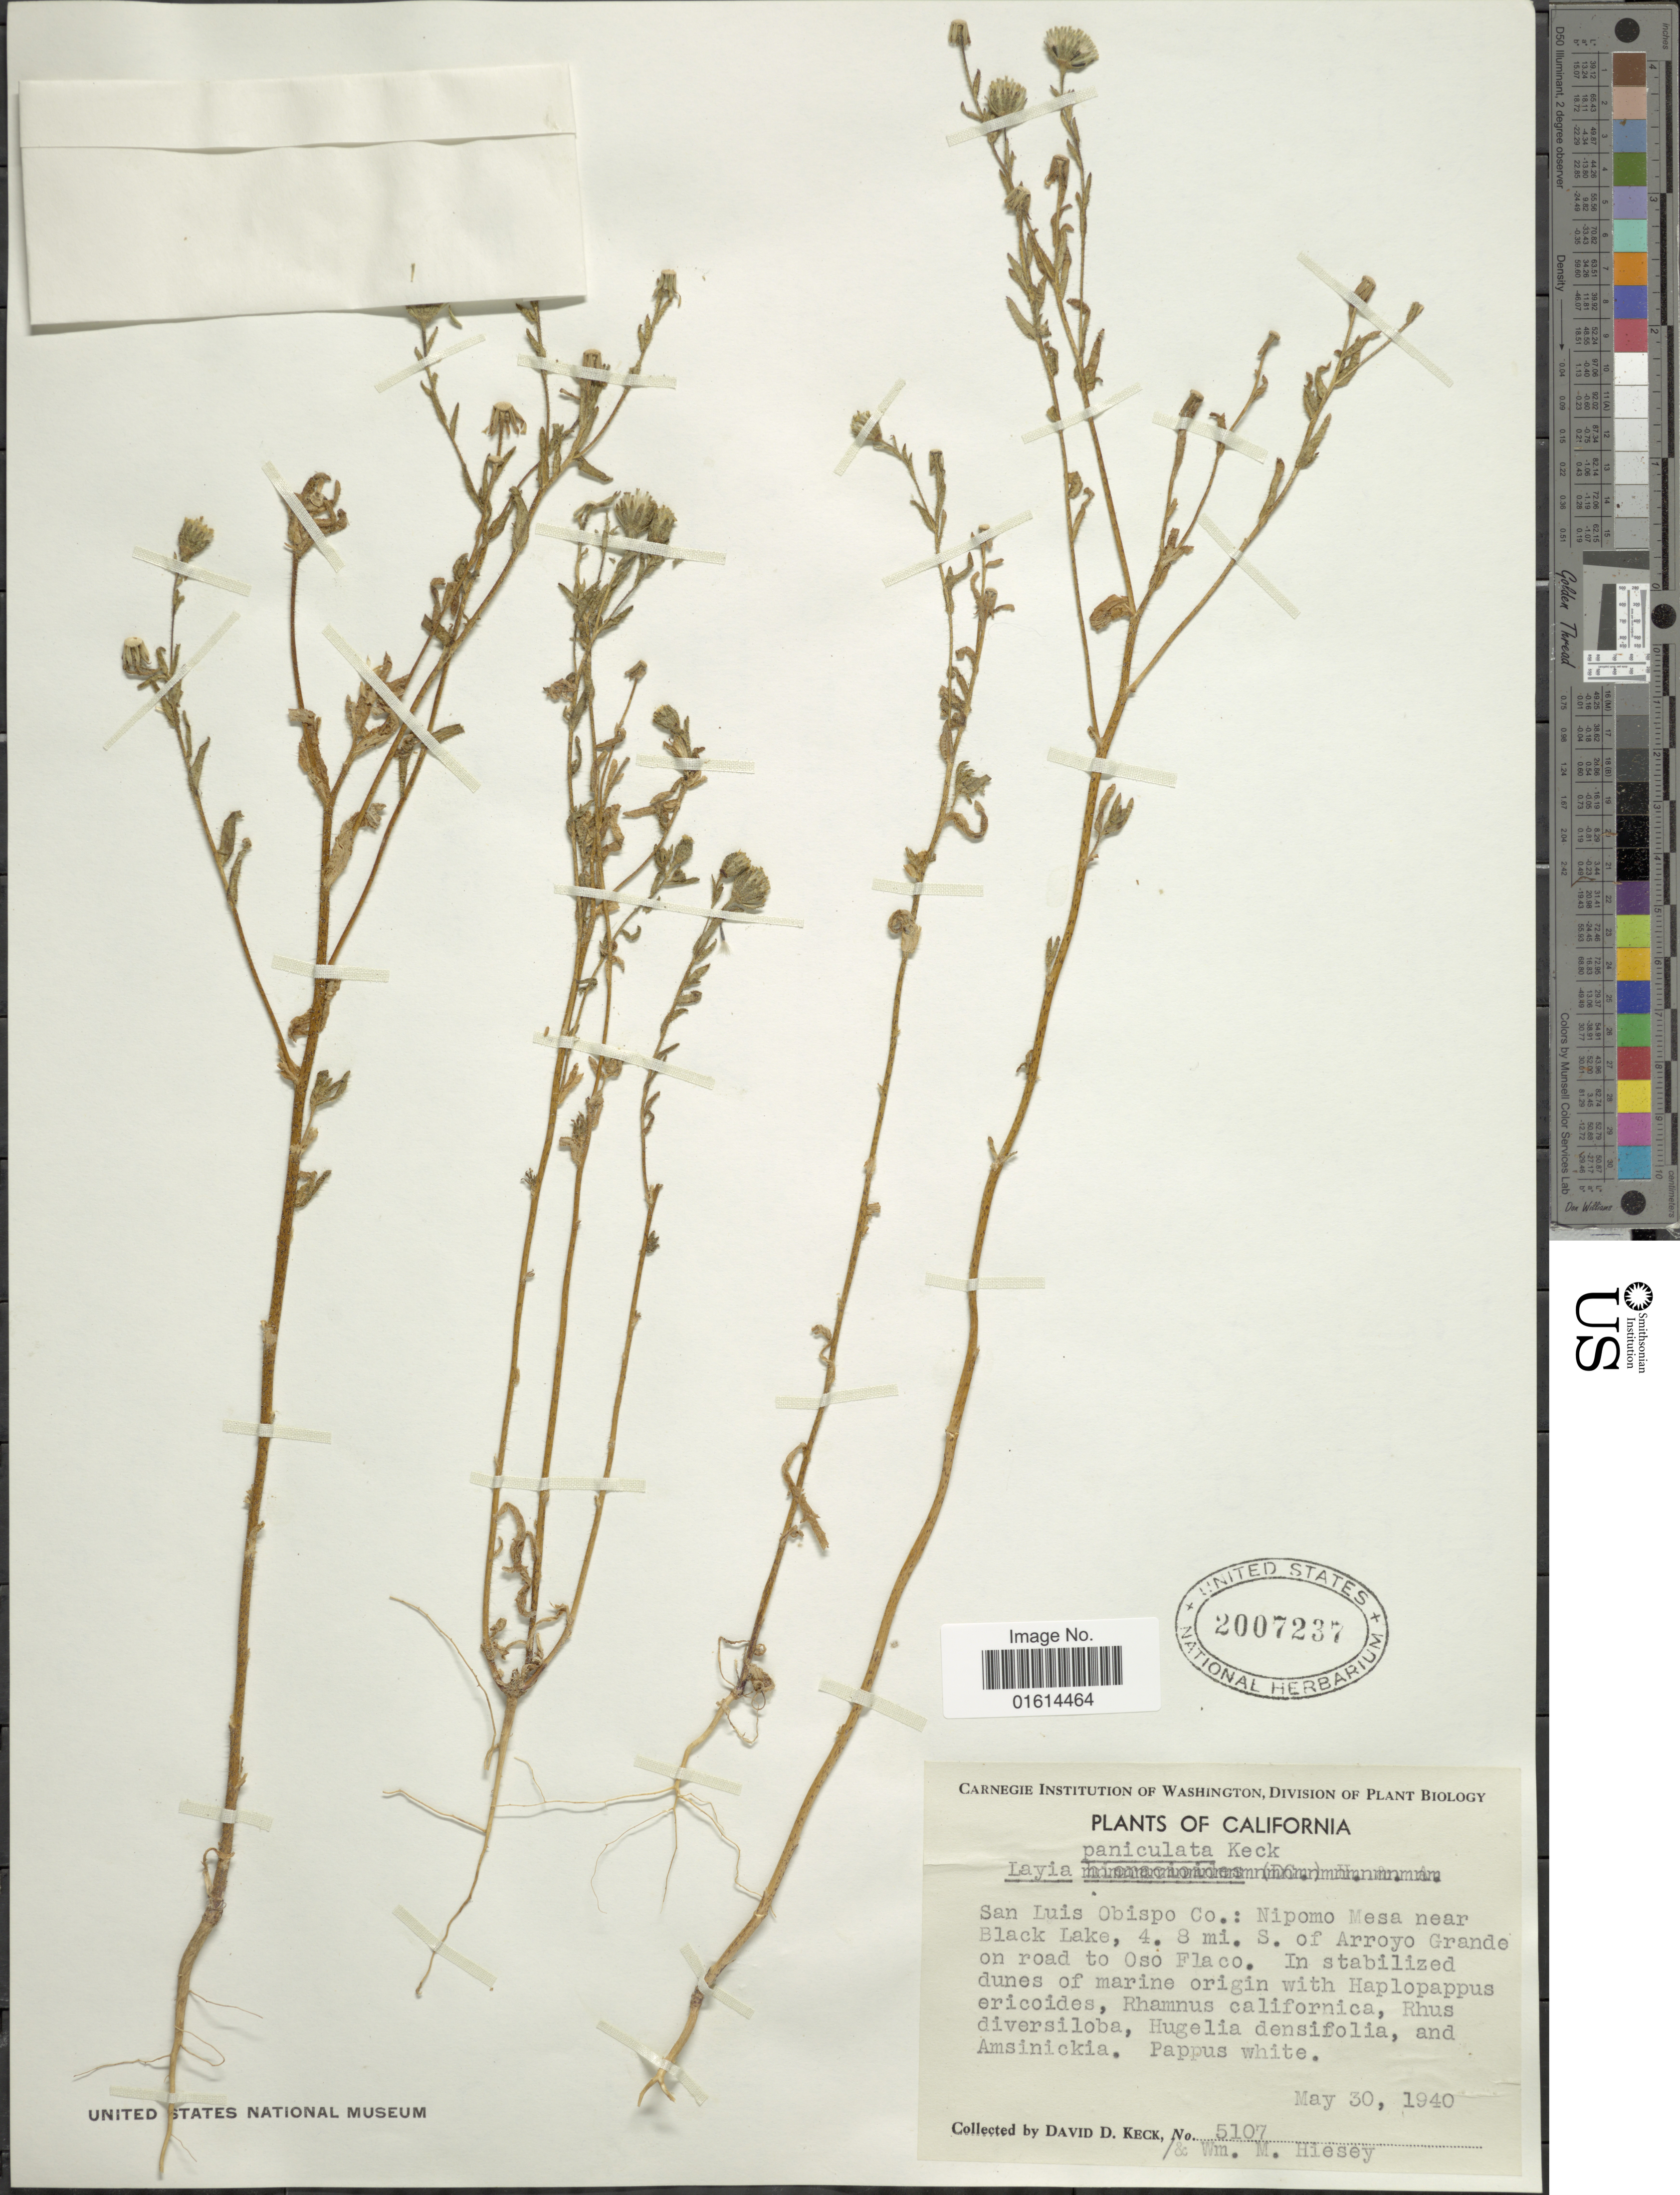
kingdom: Plantae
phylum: Tracheophyta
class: Magnoliopsida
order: Asterales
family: Asteraceae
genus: Layia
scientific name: Layia hieracioides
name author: (Hook. & Arn.) DC.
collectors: D. D. Keck & W. Hiesey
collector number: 5107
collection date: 1940-05-30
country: United States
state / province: California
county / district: San Luis Obispo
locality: San Luis Obispo Co., Nipomo Mesa near Black Lake, 4.8 mi. S. of Arroyo Grande on road to Oso Flaco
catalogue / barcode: US 2007237